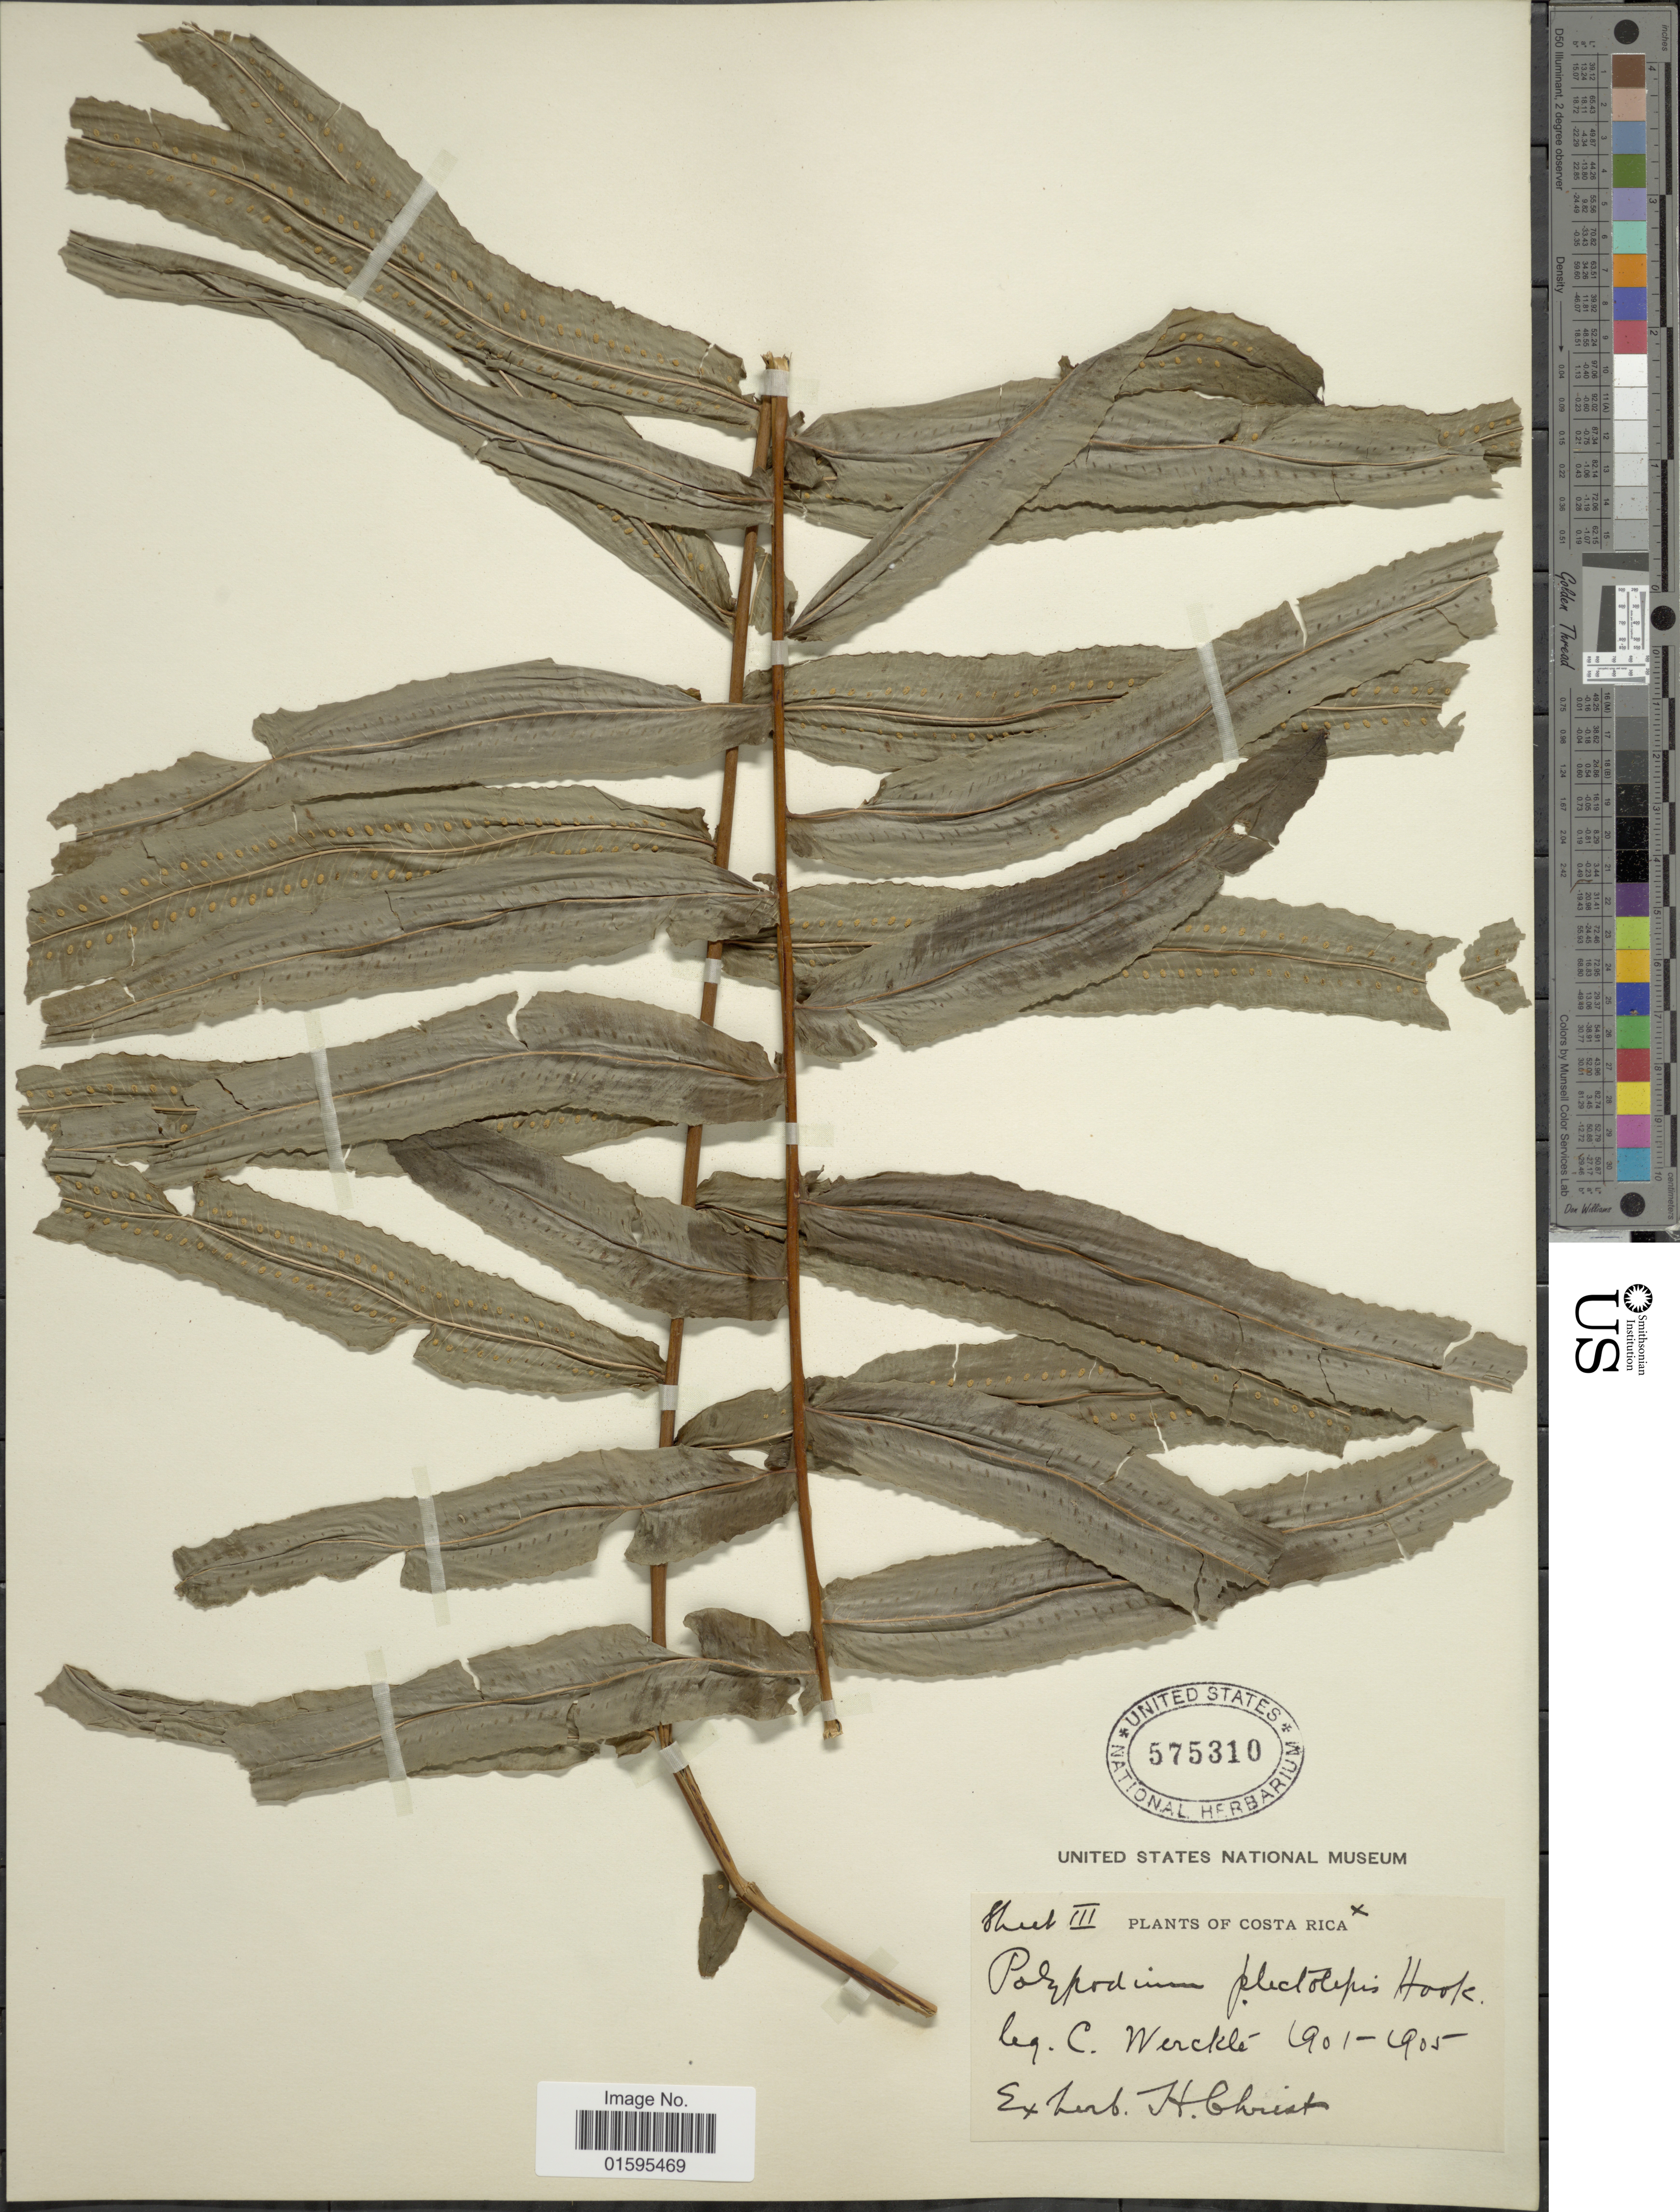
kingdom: Plantae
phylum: Tracheophyta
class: Polypodiopsida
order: Polypodiales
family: Polypodiaceae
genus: Polypodium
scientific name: Polypodium plectolepidioides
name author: Rosenst.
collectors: C. Wercklé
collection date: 1901/1905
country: Costa Rica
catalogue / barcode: US 575310